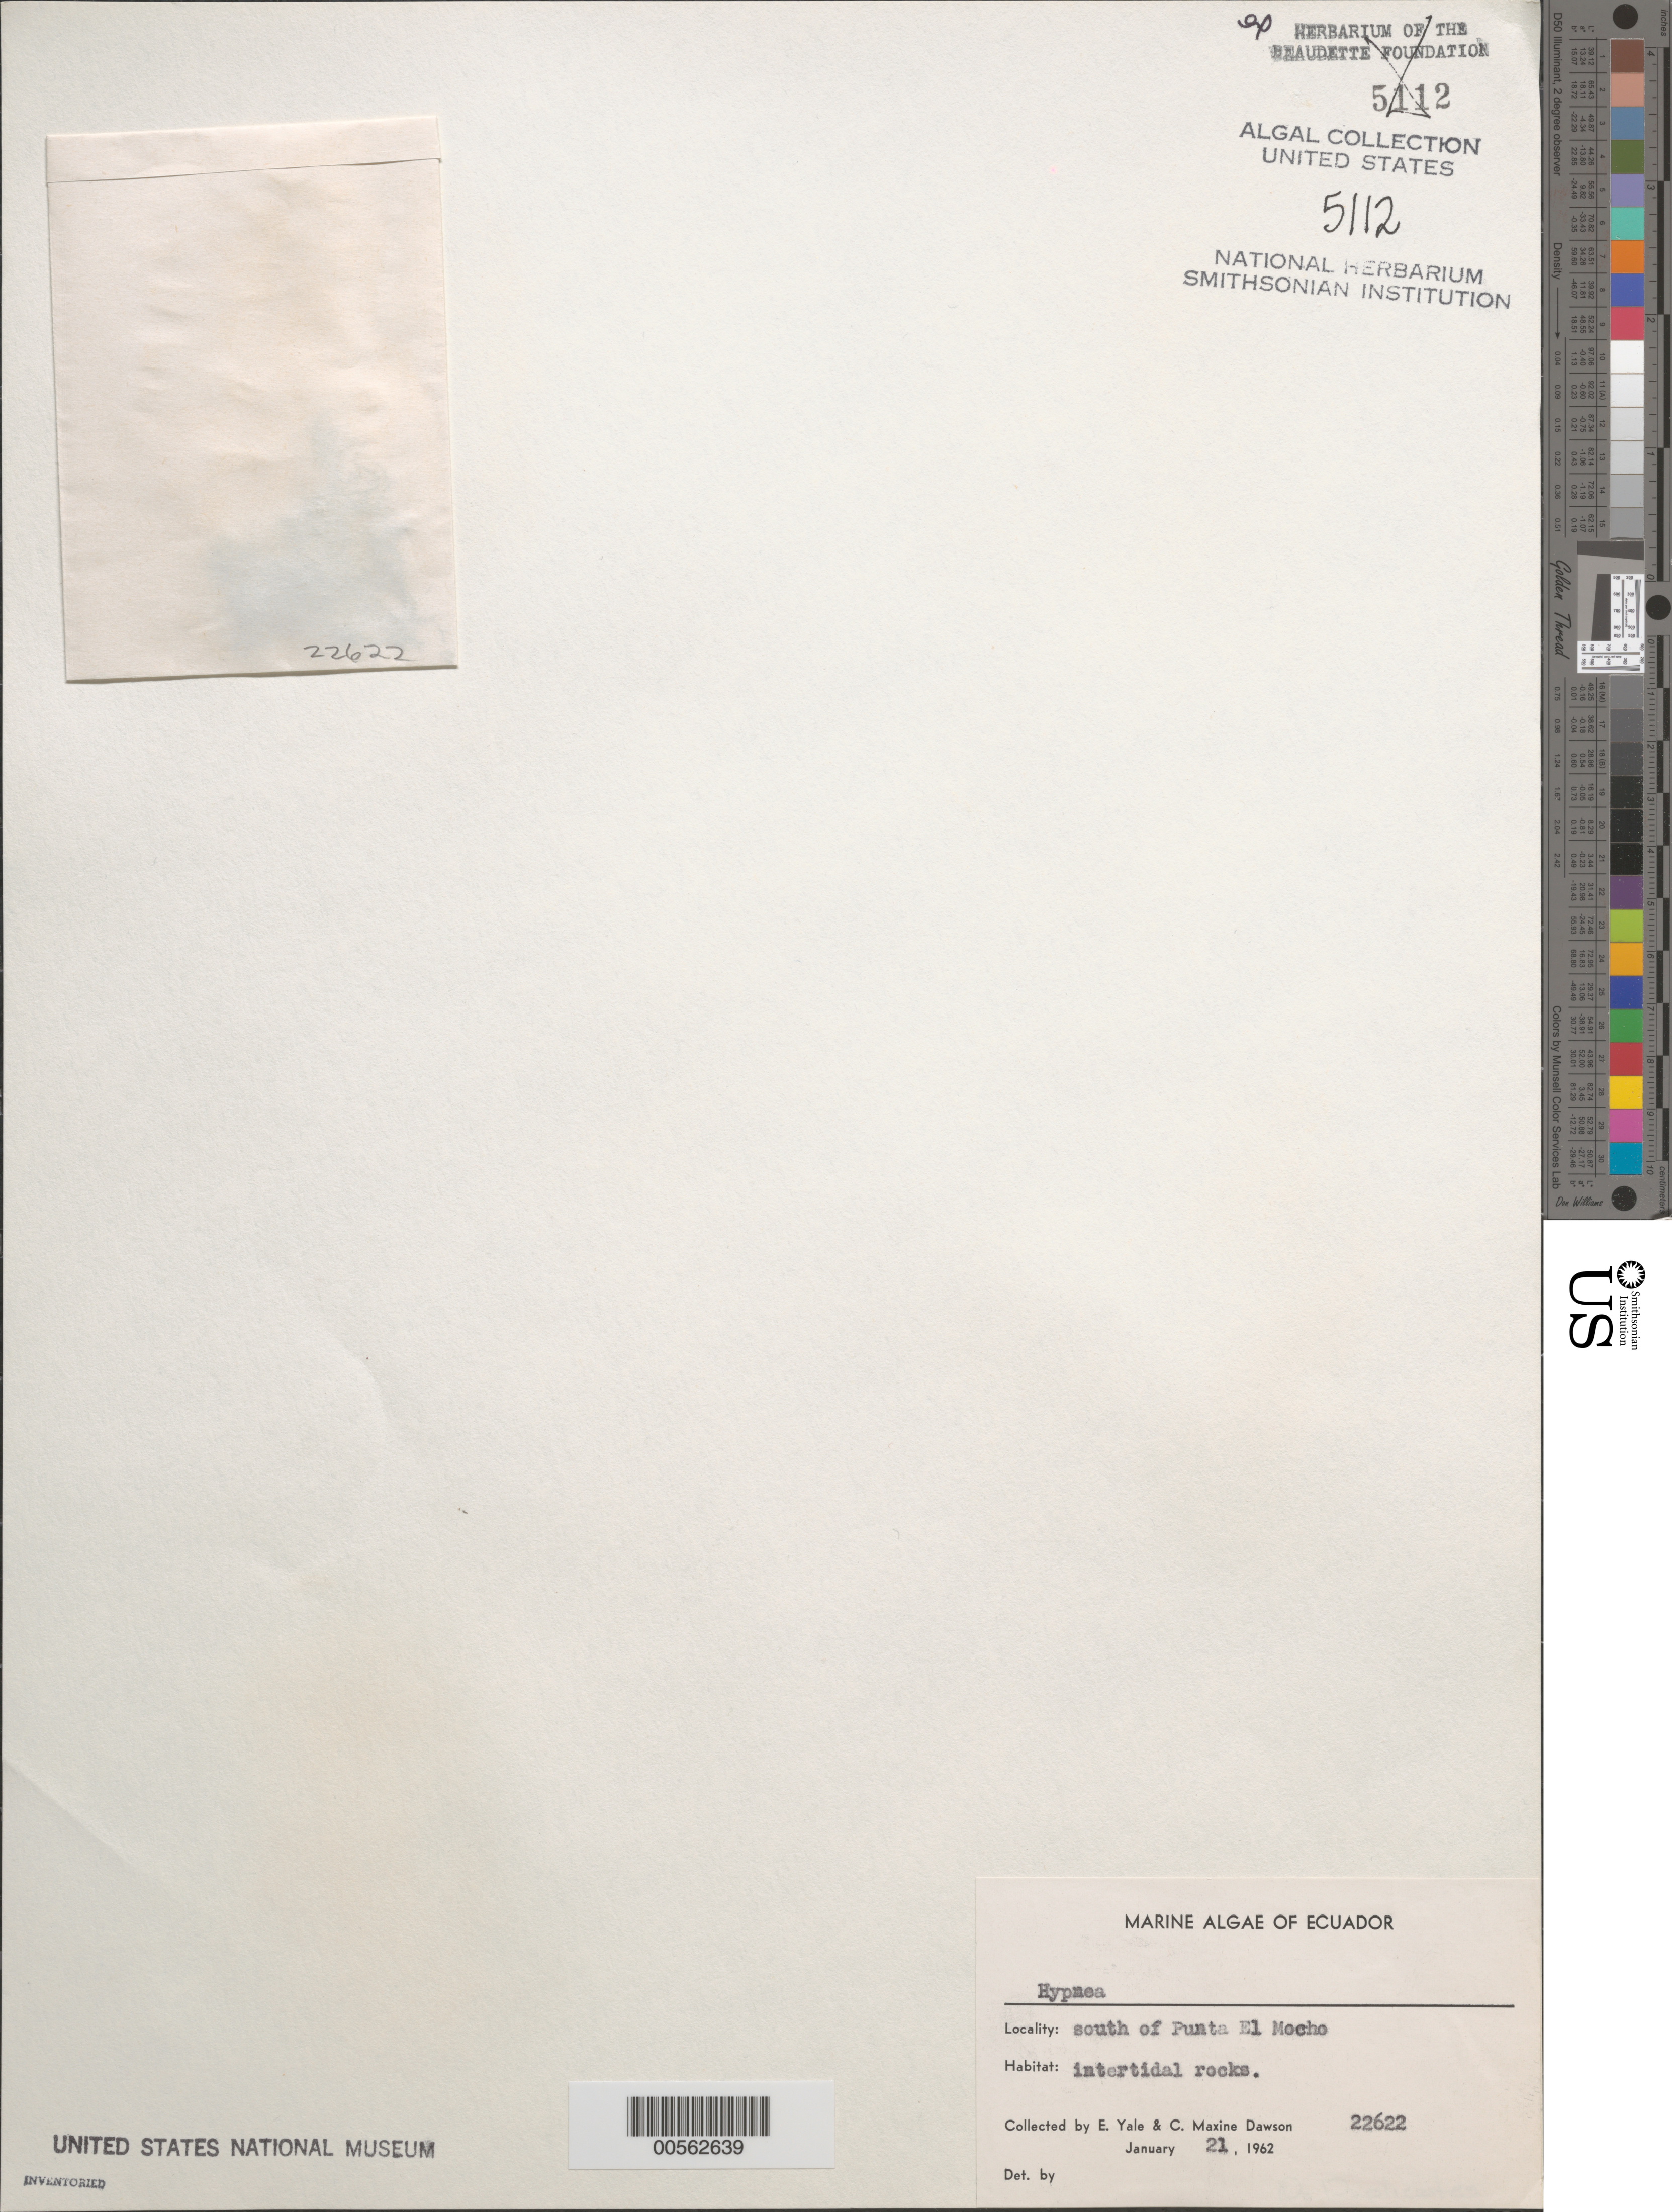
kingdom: Plantae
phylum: Rhodophyta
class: Florideophyceae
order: Gigartinales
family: Cystocloniaceae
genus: Hypnea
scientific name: Hypnea sp.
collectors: E. Y. Dawson & C. M. Dawson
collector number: EYD 22622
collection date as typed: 21 Jan 1962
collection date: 1962-01-21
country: Ecuador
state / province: Guayas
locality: South of Punta el Mocho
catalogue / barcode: US 5112